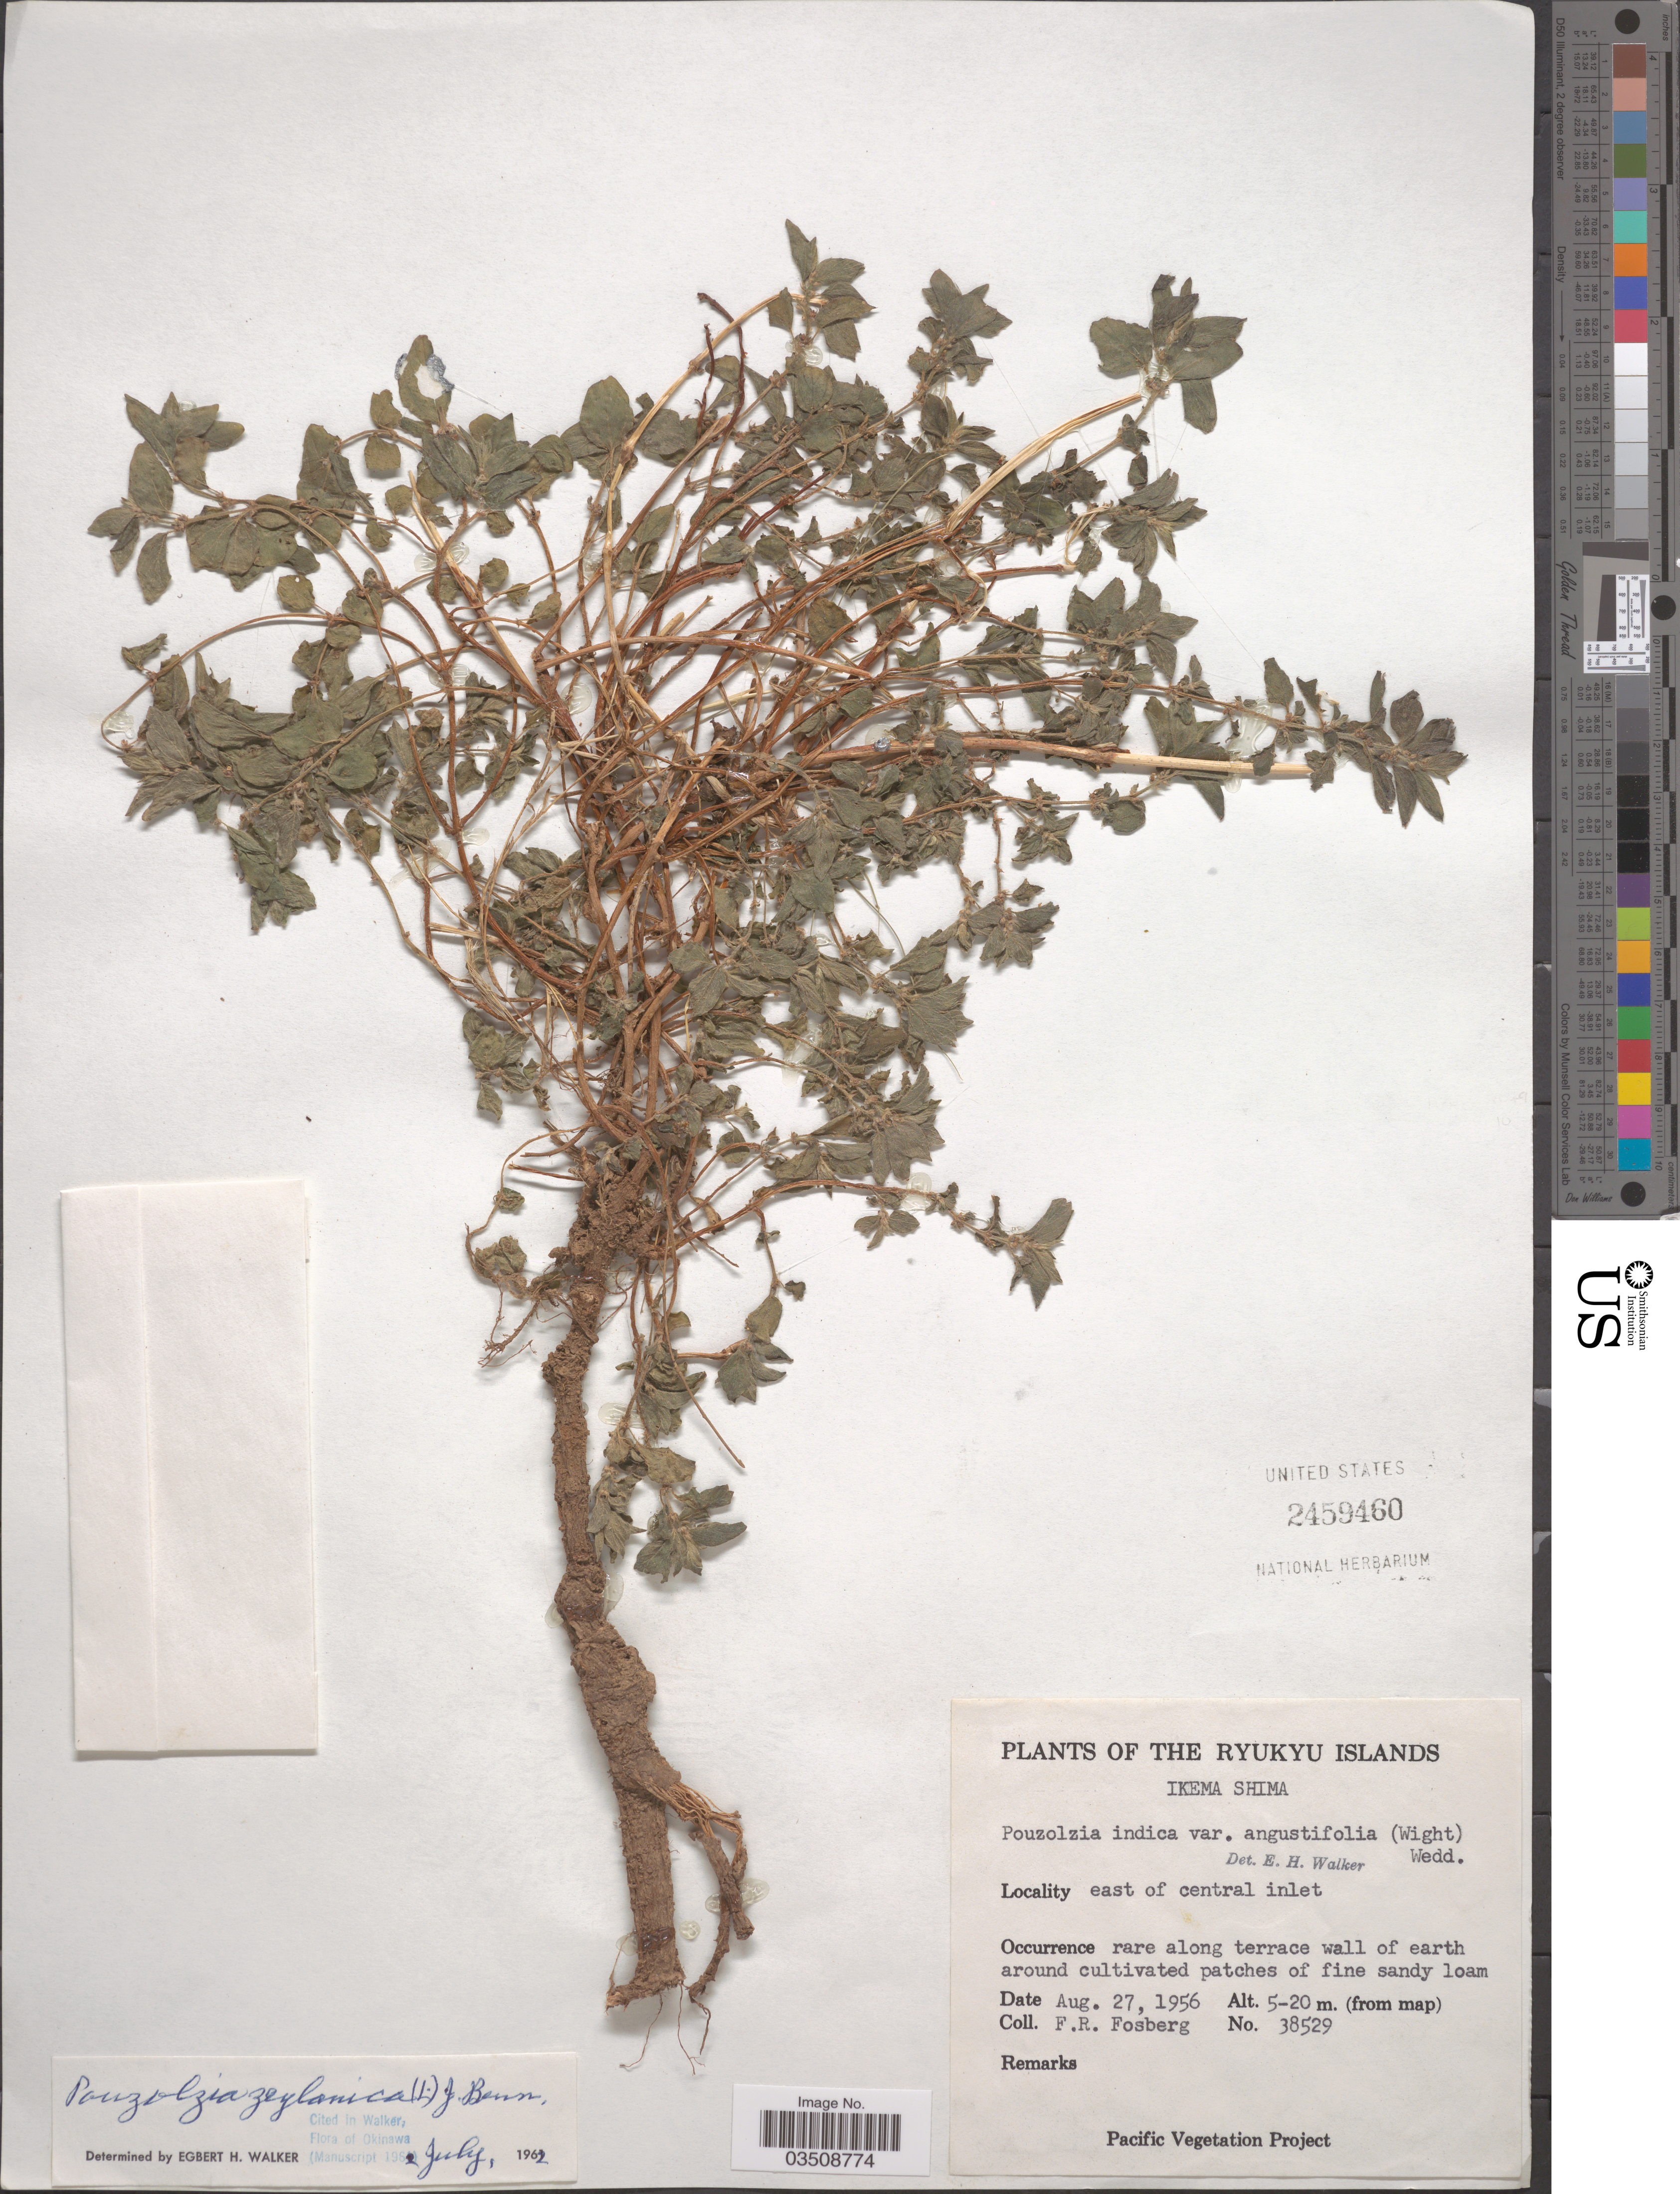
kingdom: Plantae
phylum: Tracheophyta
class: Magnoliopsida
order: Rosales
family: Urticaceae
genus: Pouzolzia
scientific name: Pouzolzia zeylanica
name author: (L.) Benn.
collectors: F. R. Fosberg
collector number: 38529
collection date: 1956-08-27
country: Japan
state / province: Okinawa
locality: The Ryukyu Islands. Ikema Shima. East of central inlet.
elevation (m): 5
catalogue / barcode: US 2459460